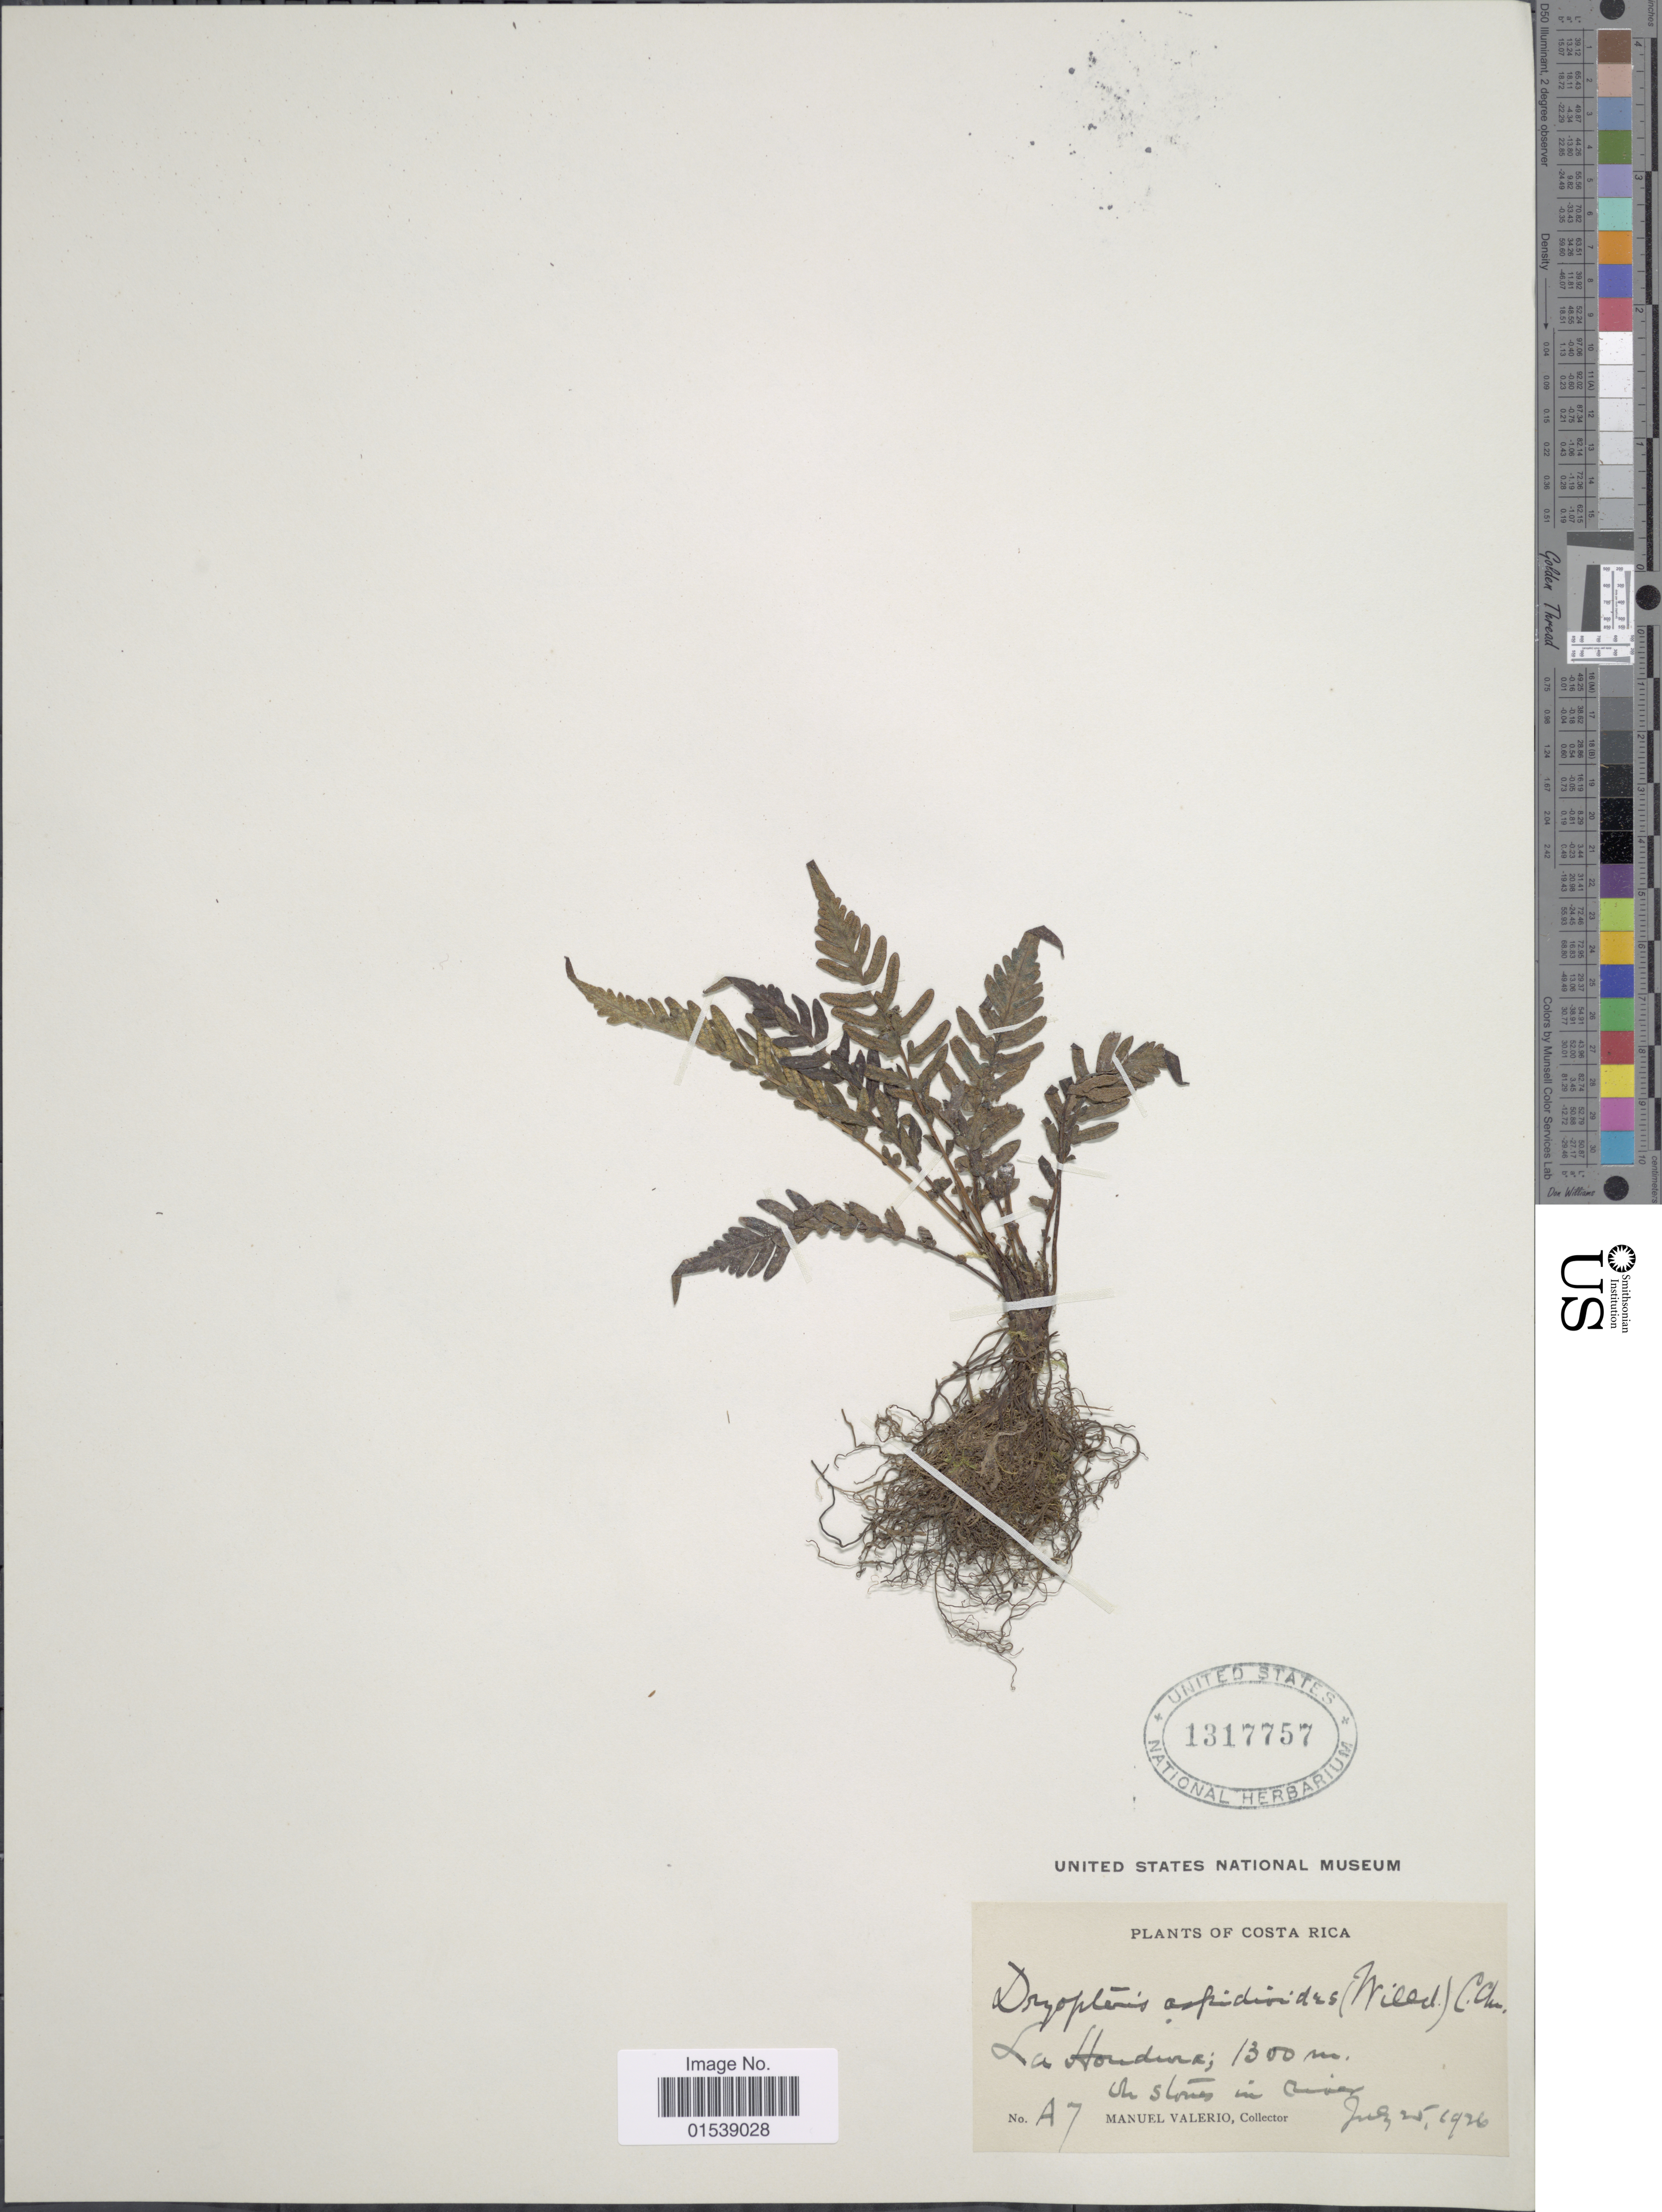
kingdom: Plantae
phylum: Tracheophyta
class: Polypodiopsida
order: Polypodiales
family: Thelypteridaceae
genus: Amauropelta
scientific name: Amauropelta villana (L.D. Gómez) comb. nov., ined 2015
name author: (L.D. Gómez)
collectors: M. Valerio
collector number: A7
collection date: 1926-07-25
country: Costa Rica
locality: La Hondura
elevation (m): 1300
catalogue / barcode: US 1317757